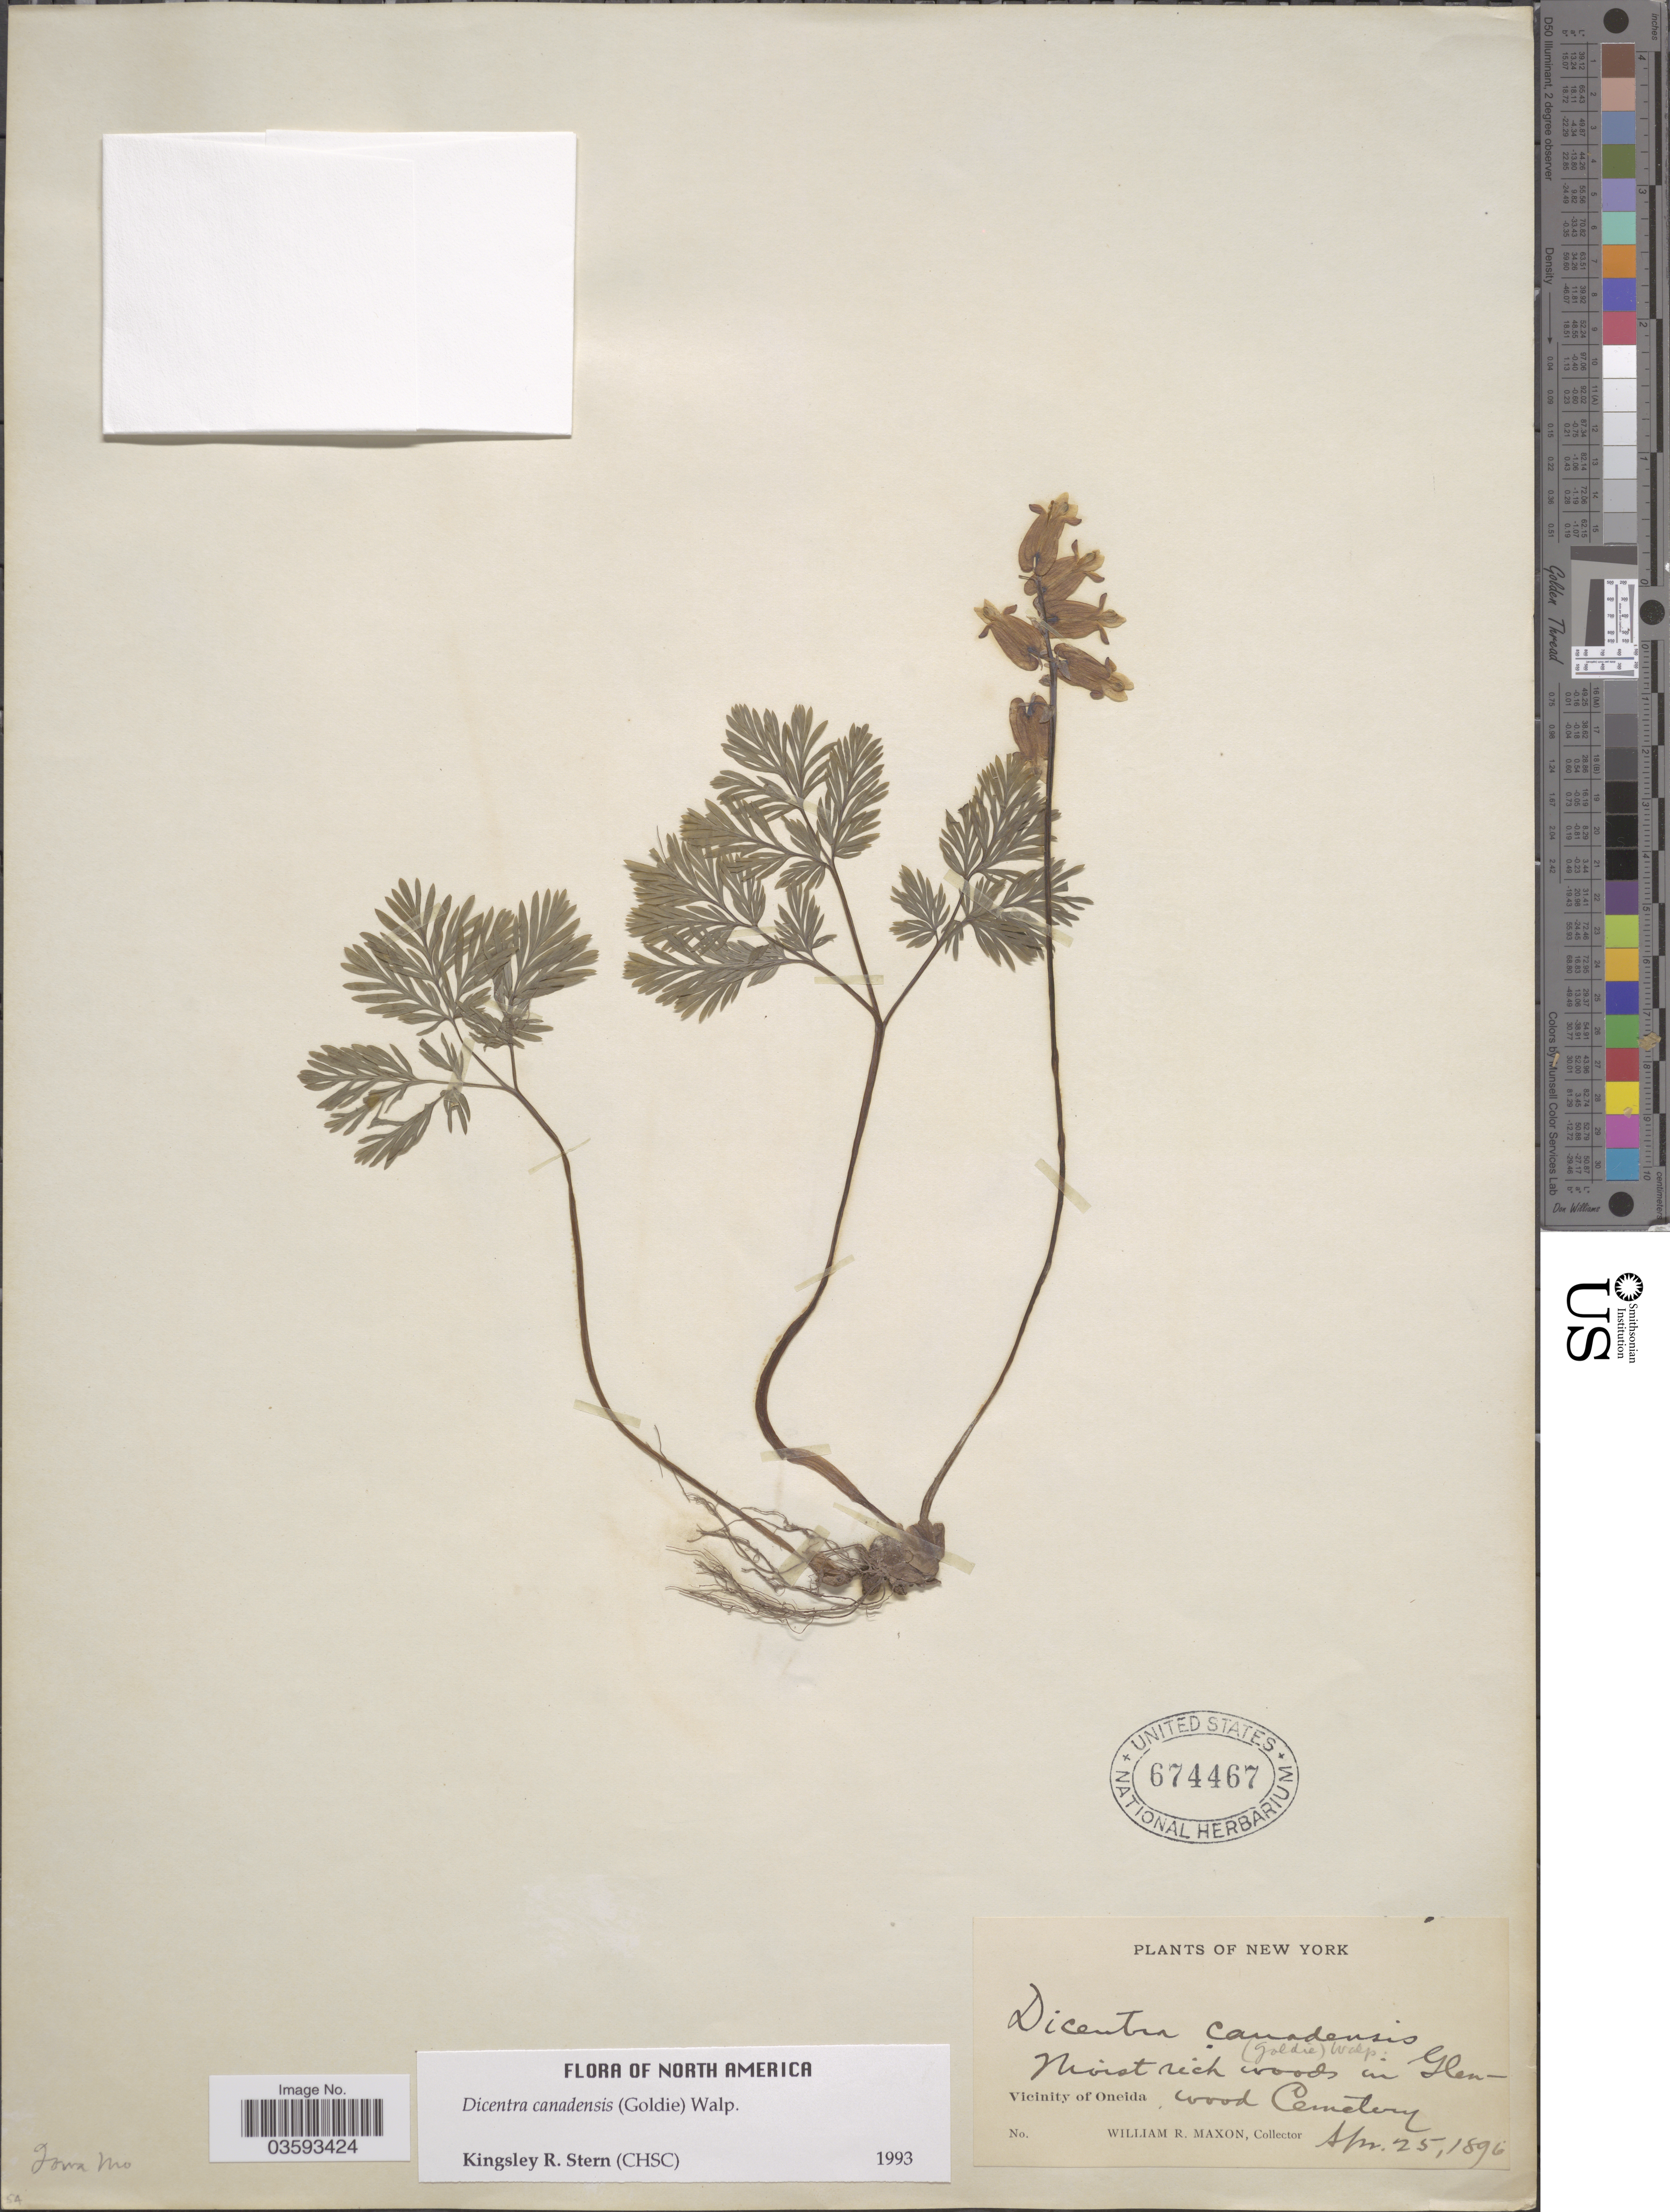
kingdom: Plantae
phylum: Tracheophyta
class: Magnoliopsida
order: Ranunculales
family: Papaveraceae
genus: Dicentra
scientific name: Dicentra canadensis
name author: (Goldie) Walp.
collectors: W. R. Maxon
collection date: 1896-04-25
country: United States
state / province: New York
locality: Moist rich woods in Glenwood Cemetery. Vicinity of Oneida.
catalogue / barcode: US 674467